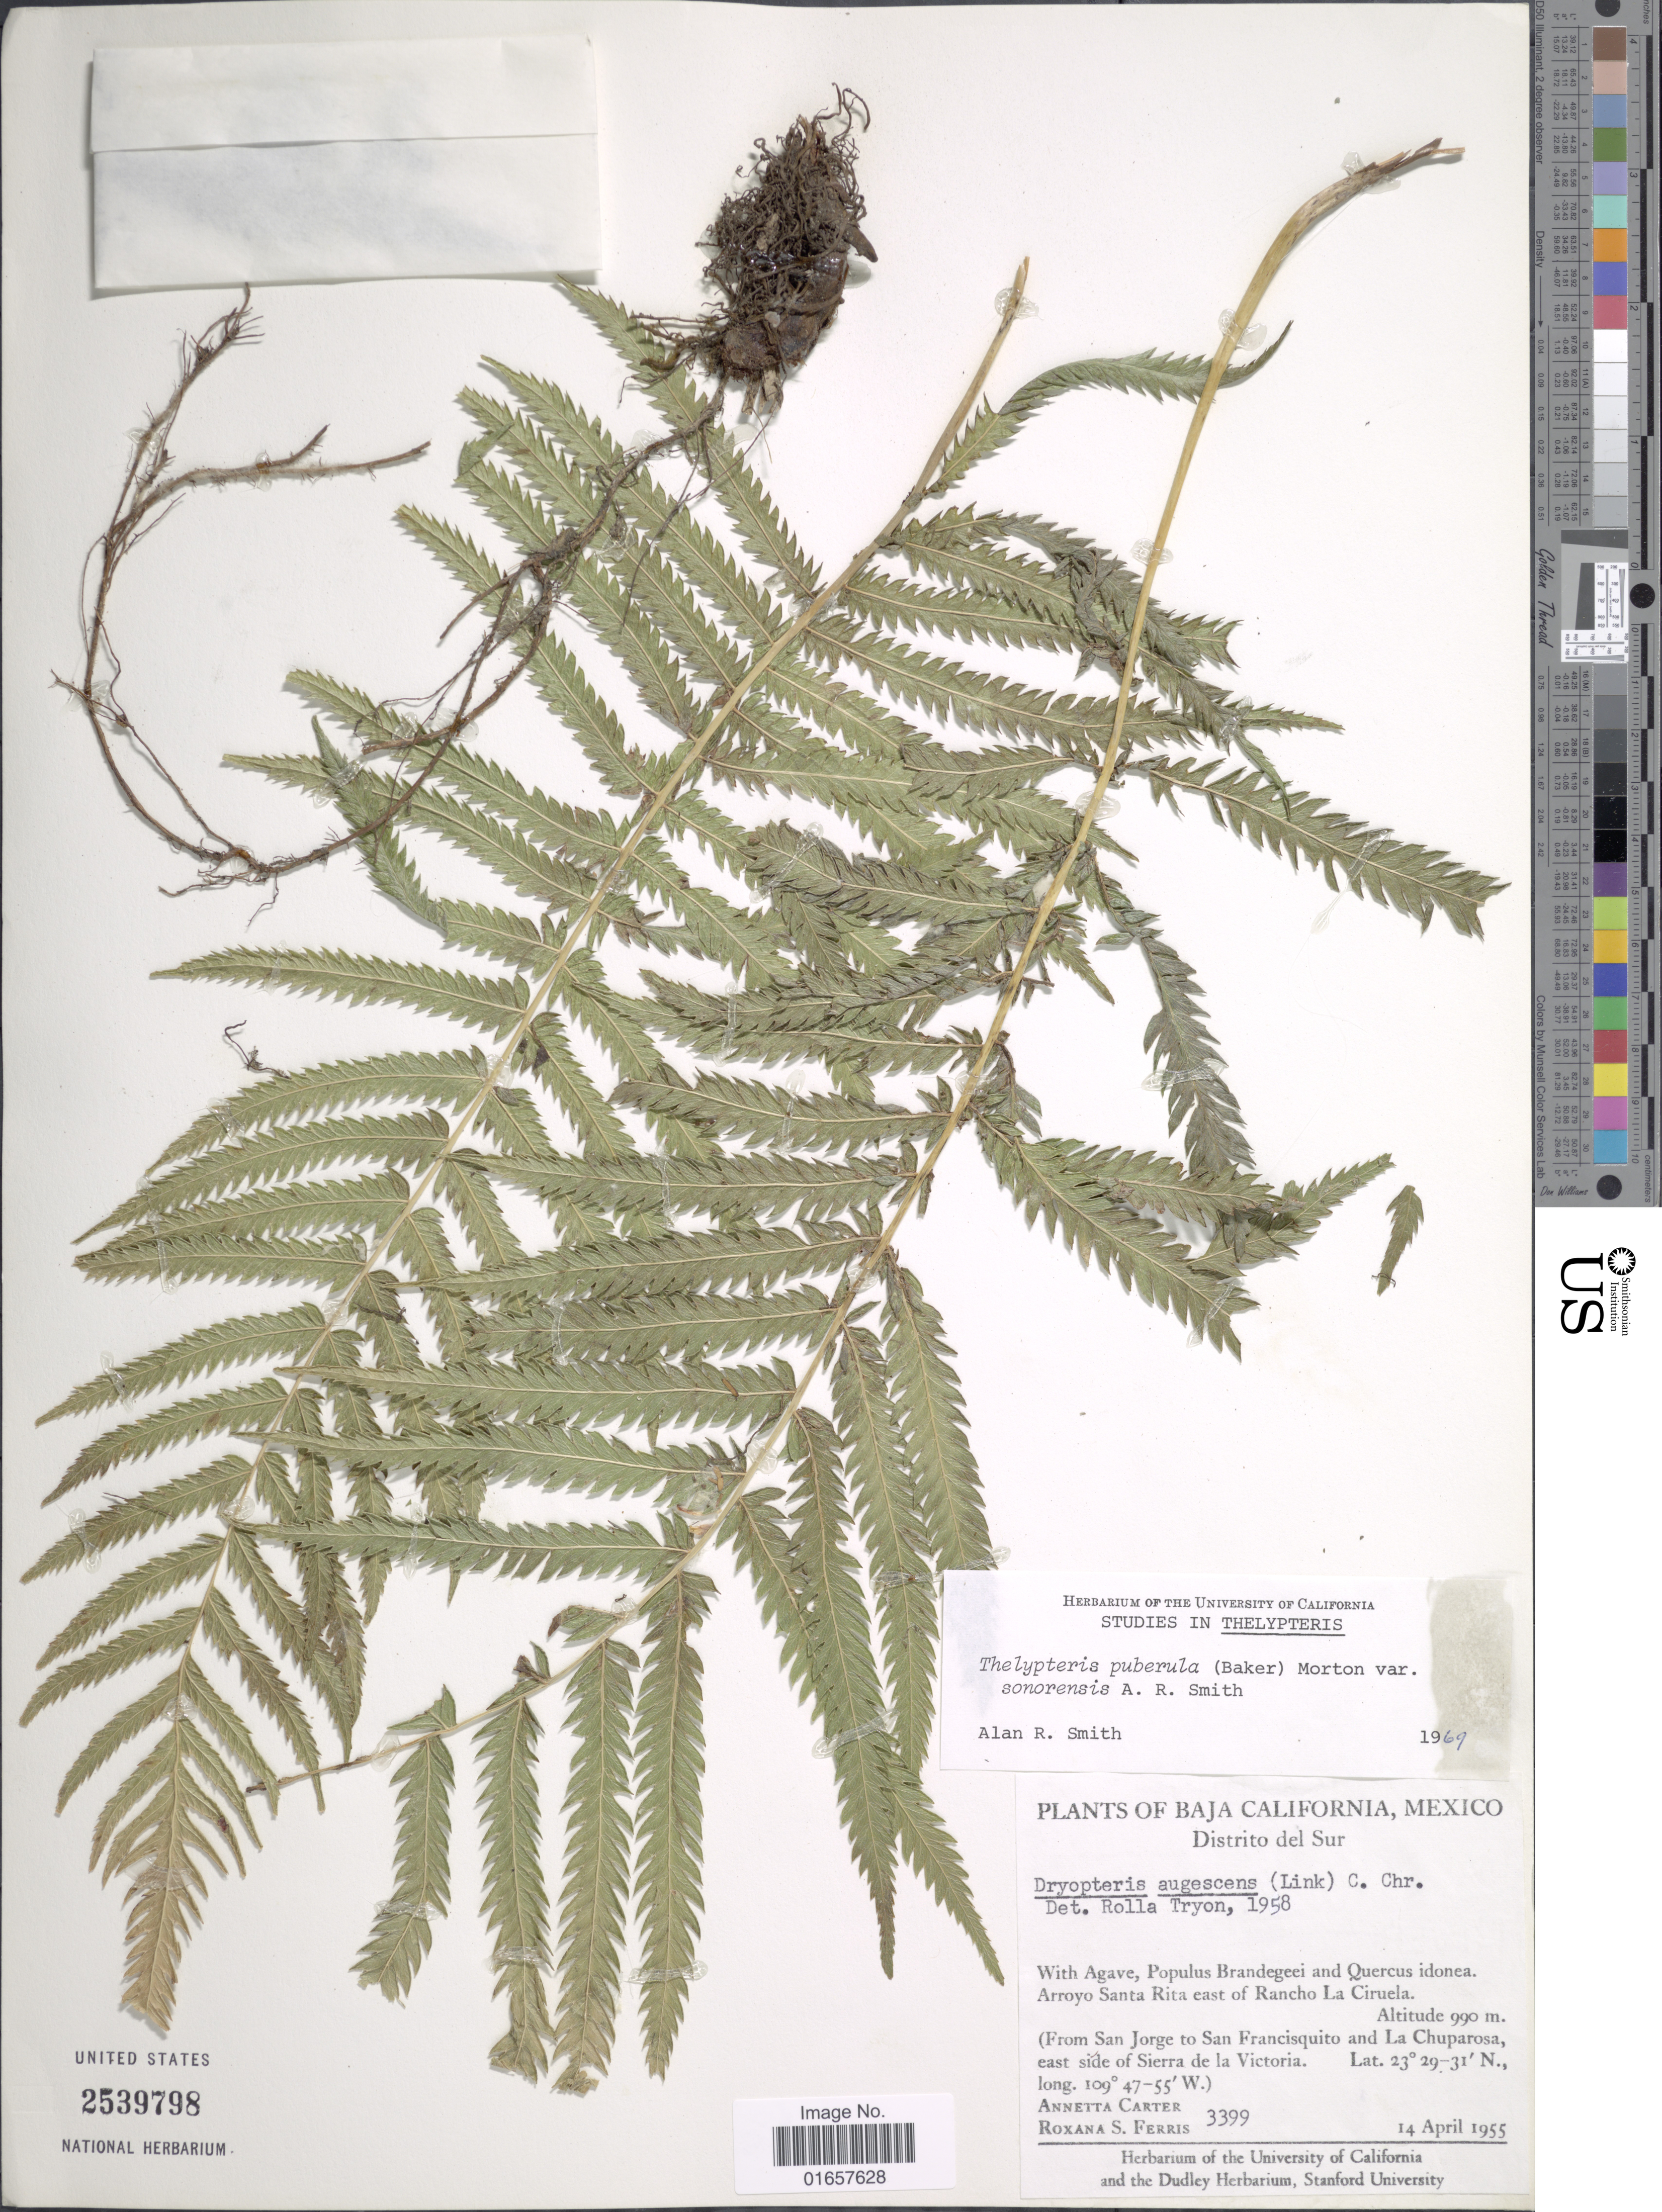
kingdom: Plantae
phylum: Tracheophyta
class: Polypodiopsida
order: Polypodiales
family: Thelypteridaceae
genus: Christella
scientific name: Christella puberula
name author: (Baker) Á. Löve & D. Löve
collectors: A. Carter & R. S. Ferris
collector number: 3399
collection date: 1955-04-14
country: Mexico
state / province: Baja California Sur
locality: Mexico, Distrito del Sur, With Agave, Populus Brandegeei and Quercus idonea. Arroyo Santa Rita east of Rancho La Circuela. (from San Jorge to San Francisquito and La Chuparosa, east side of Sierra de la Victoria).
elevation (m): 990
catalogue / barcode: US 2539798